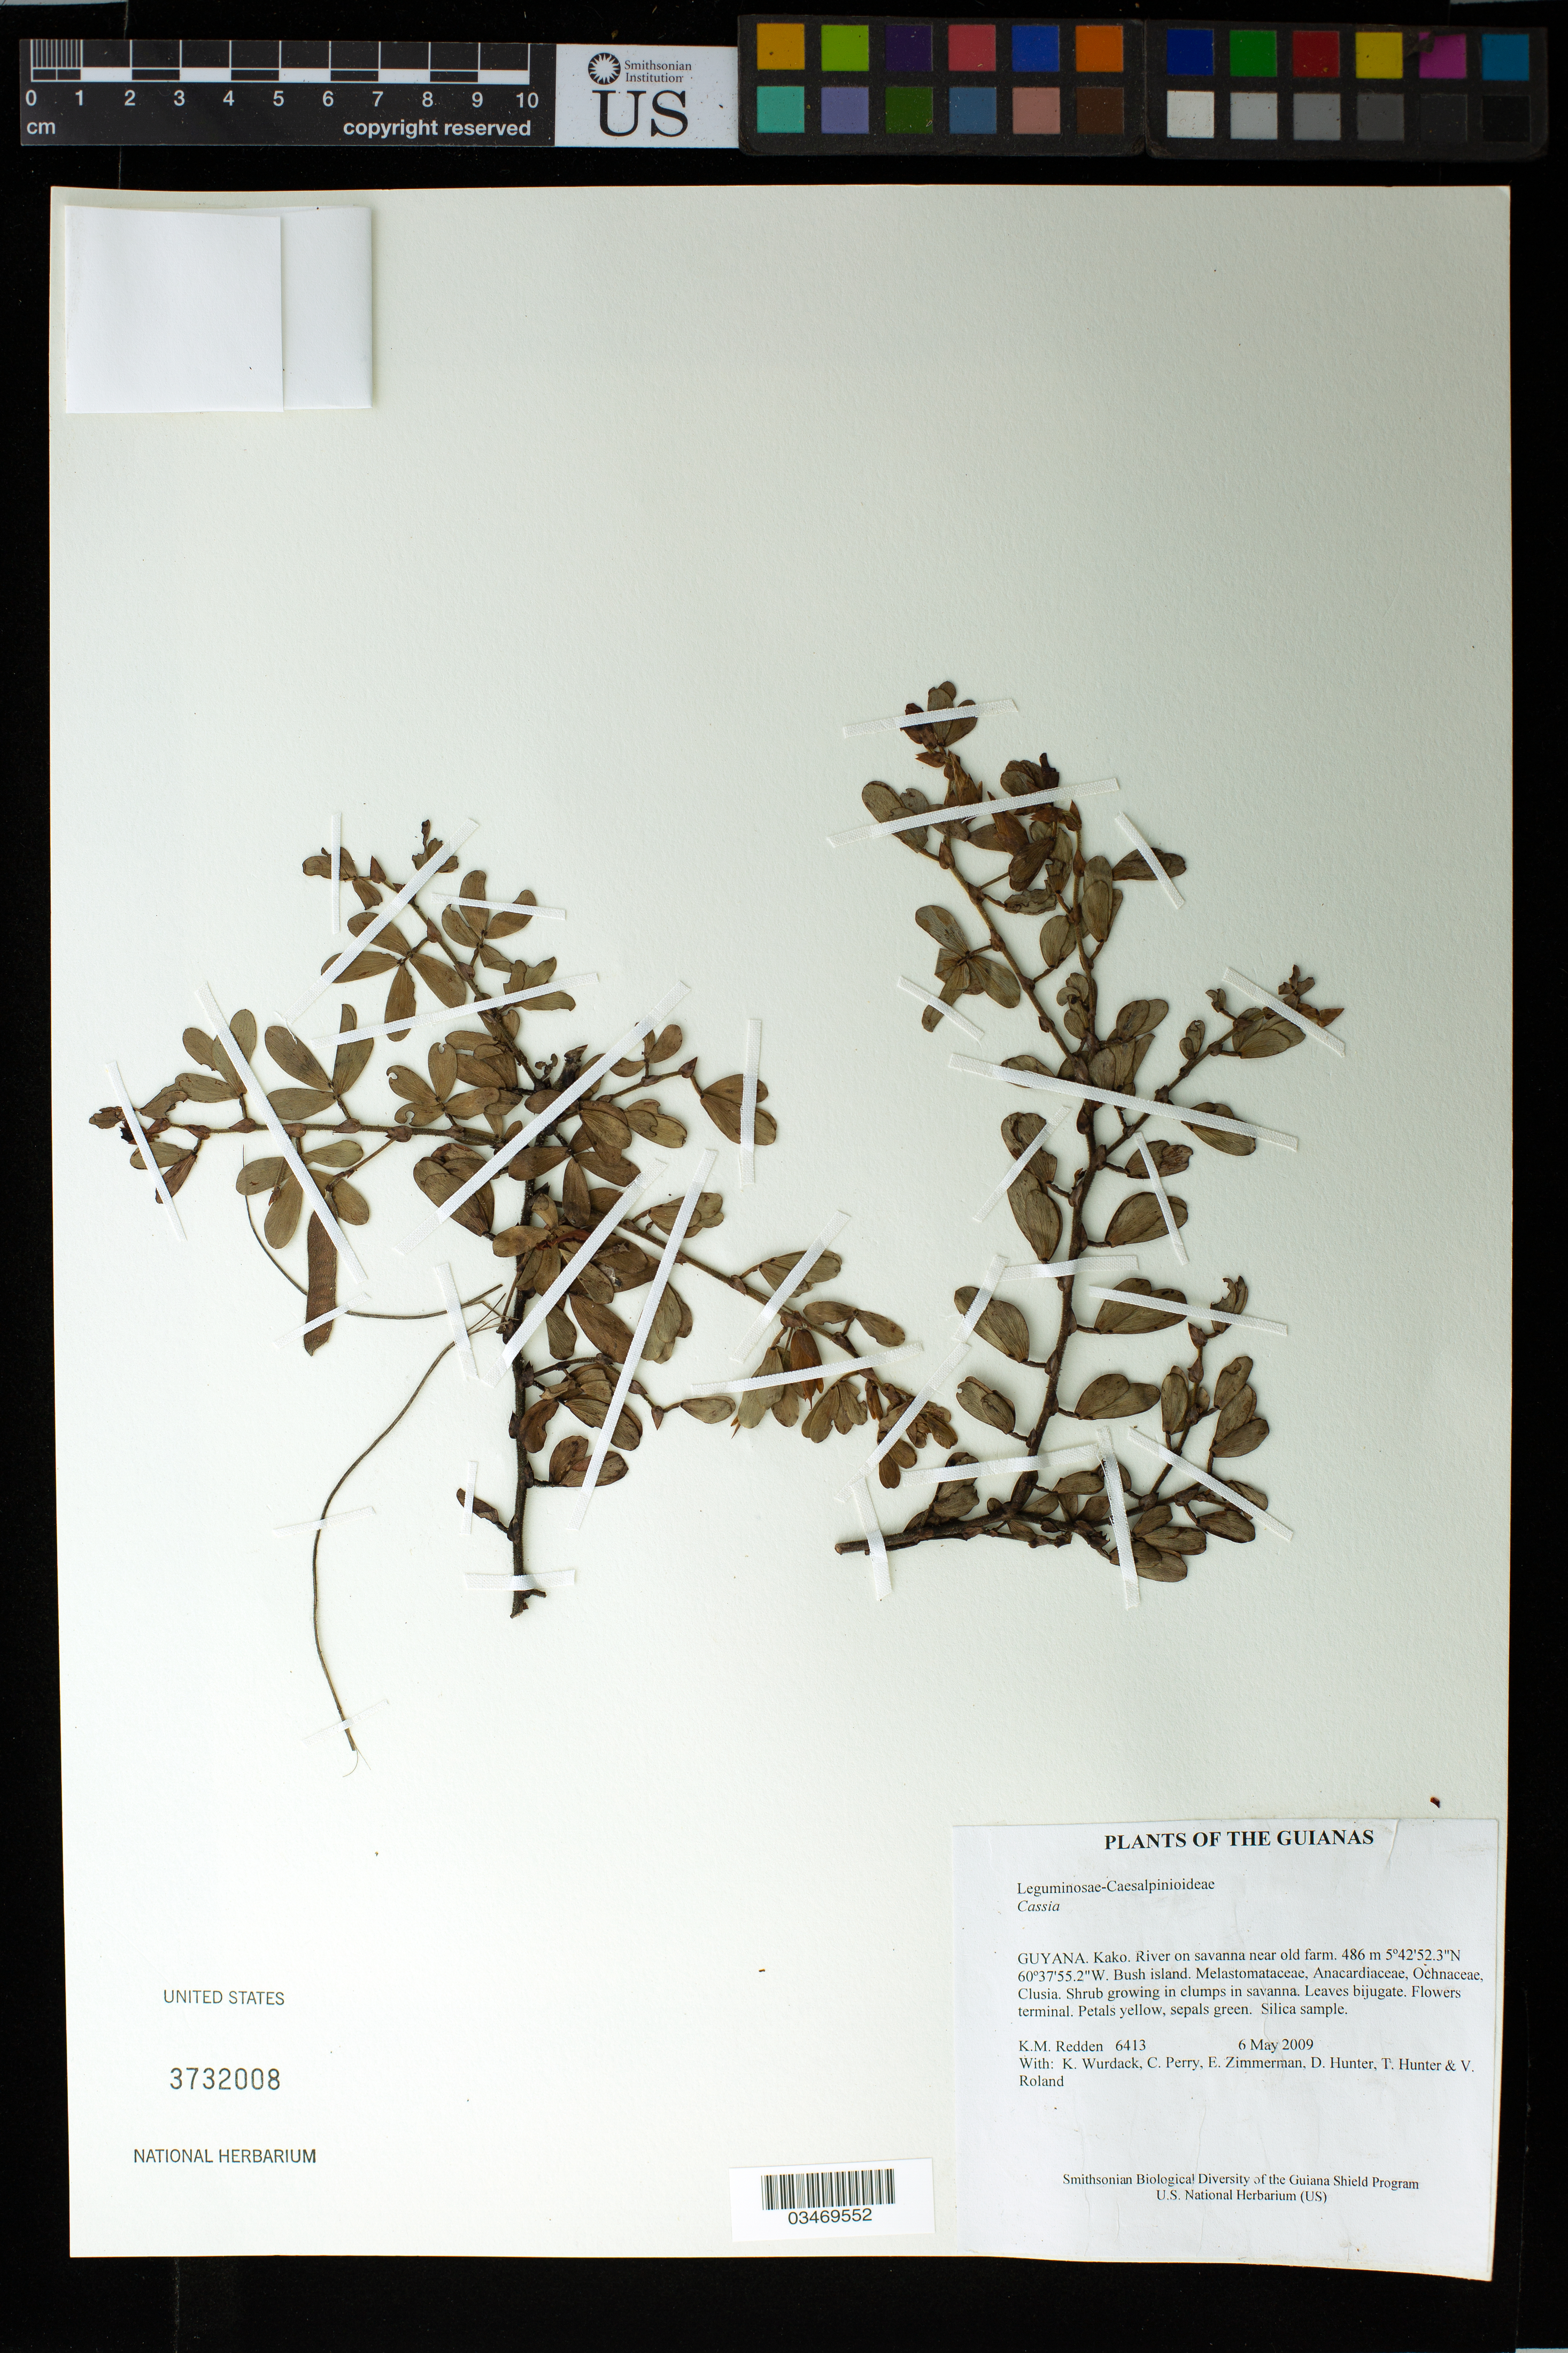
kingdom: Plantae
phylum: Tracheophyta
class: Magnoliopsida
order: Fabales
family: Fabaceae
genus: Cassia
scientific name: Cassia sp.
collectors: K. M. Redden, K. Wurdack, C. Perry, E. Zimmerman, D. Hunter, T. Hunter & V. Roland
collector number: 6413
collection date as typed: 6 May 2009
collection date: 2009-05-06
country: Guyana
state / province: Cuyuni-Mazaruni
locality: Kako. River on savanna near old farm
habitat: Bush island. Melastomataceae, Anacardiaceae, Ochnaceae, Clusia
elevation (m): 486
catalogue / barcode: US 3732008